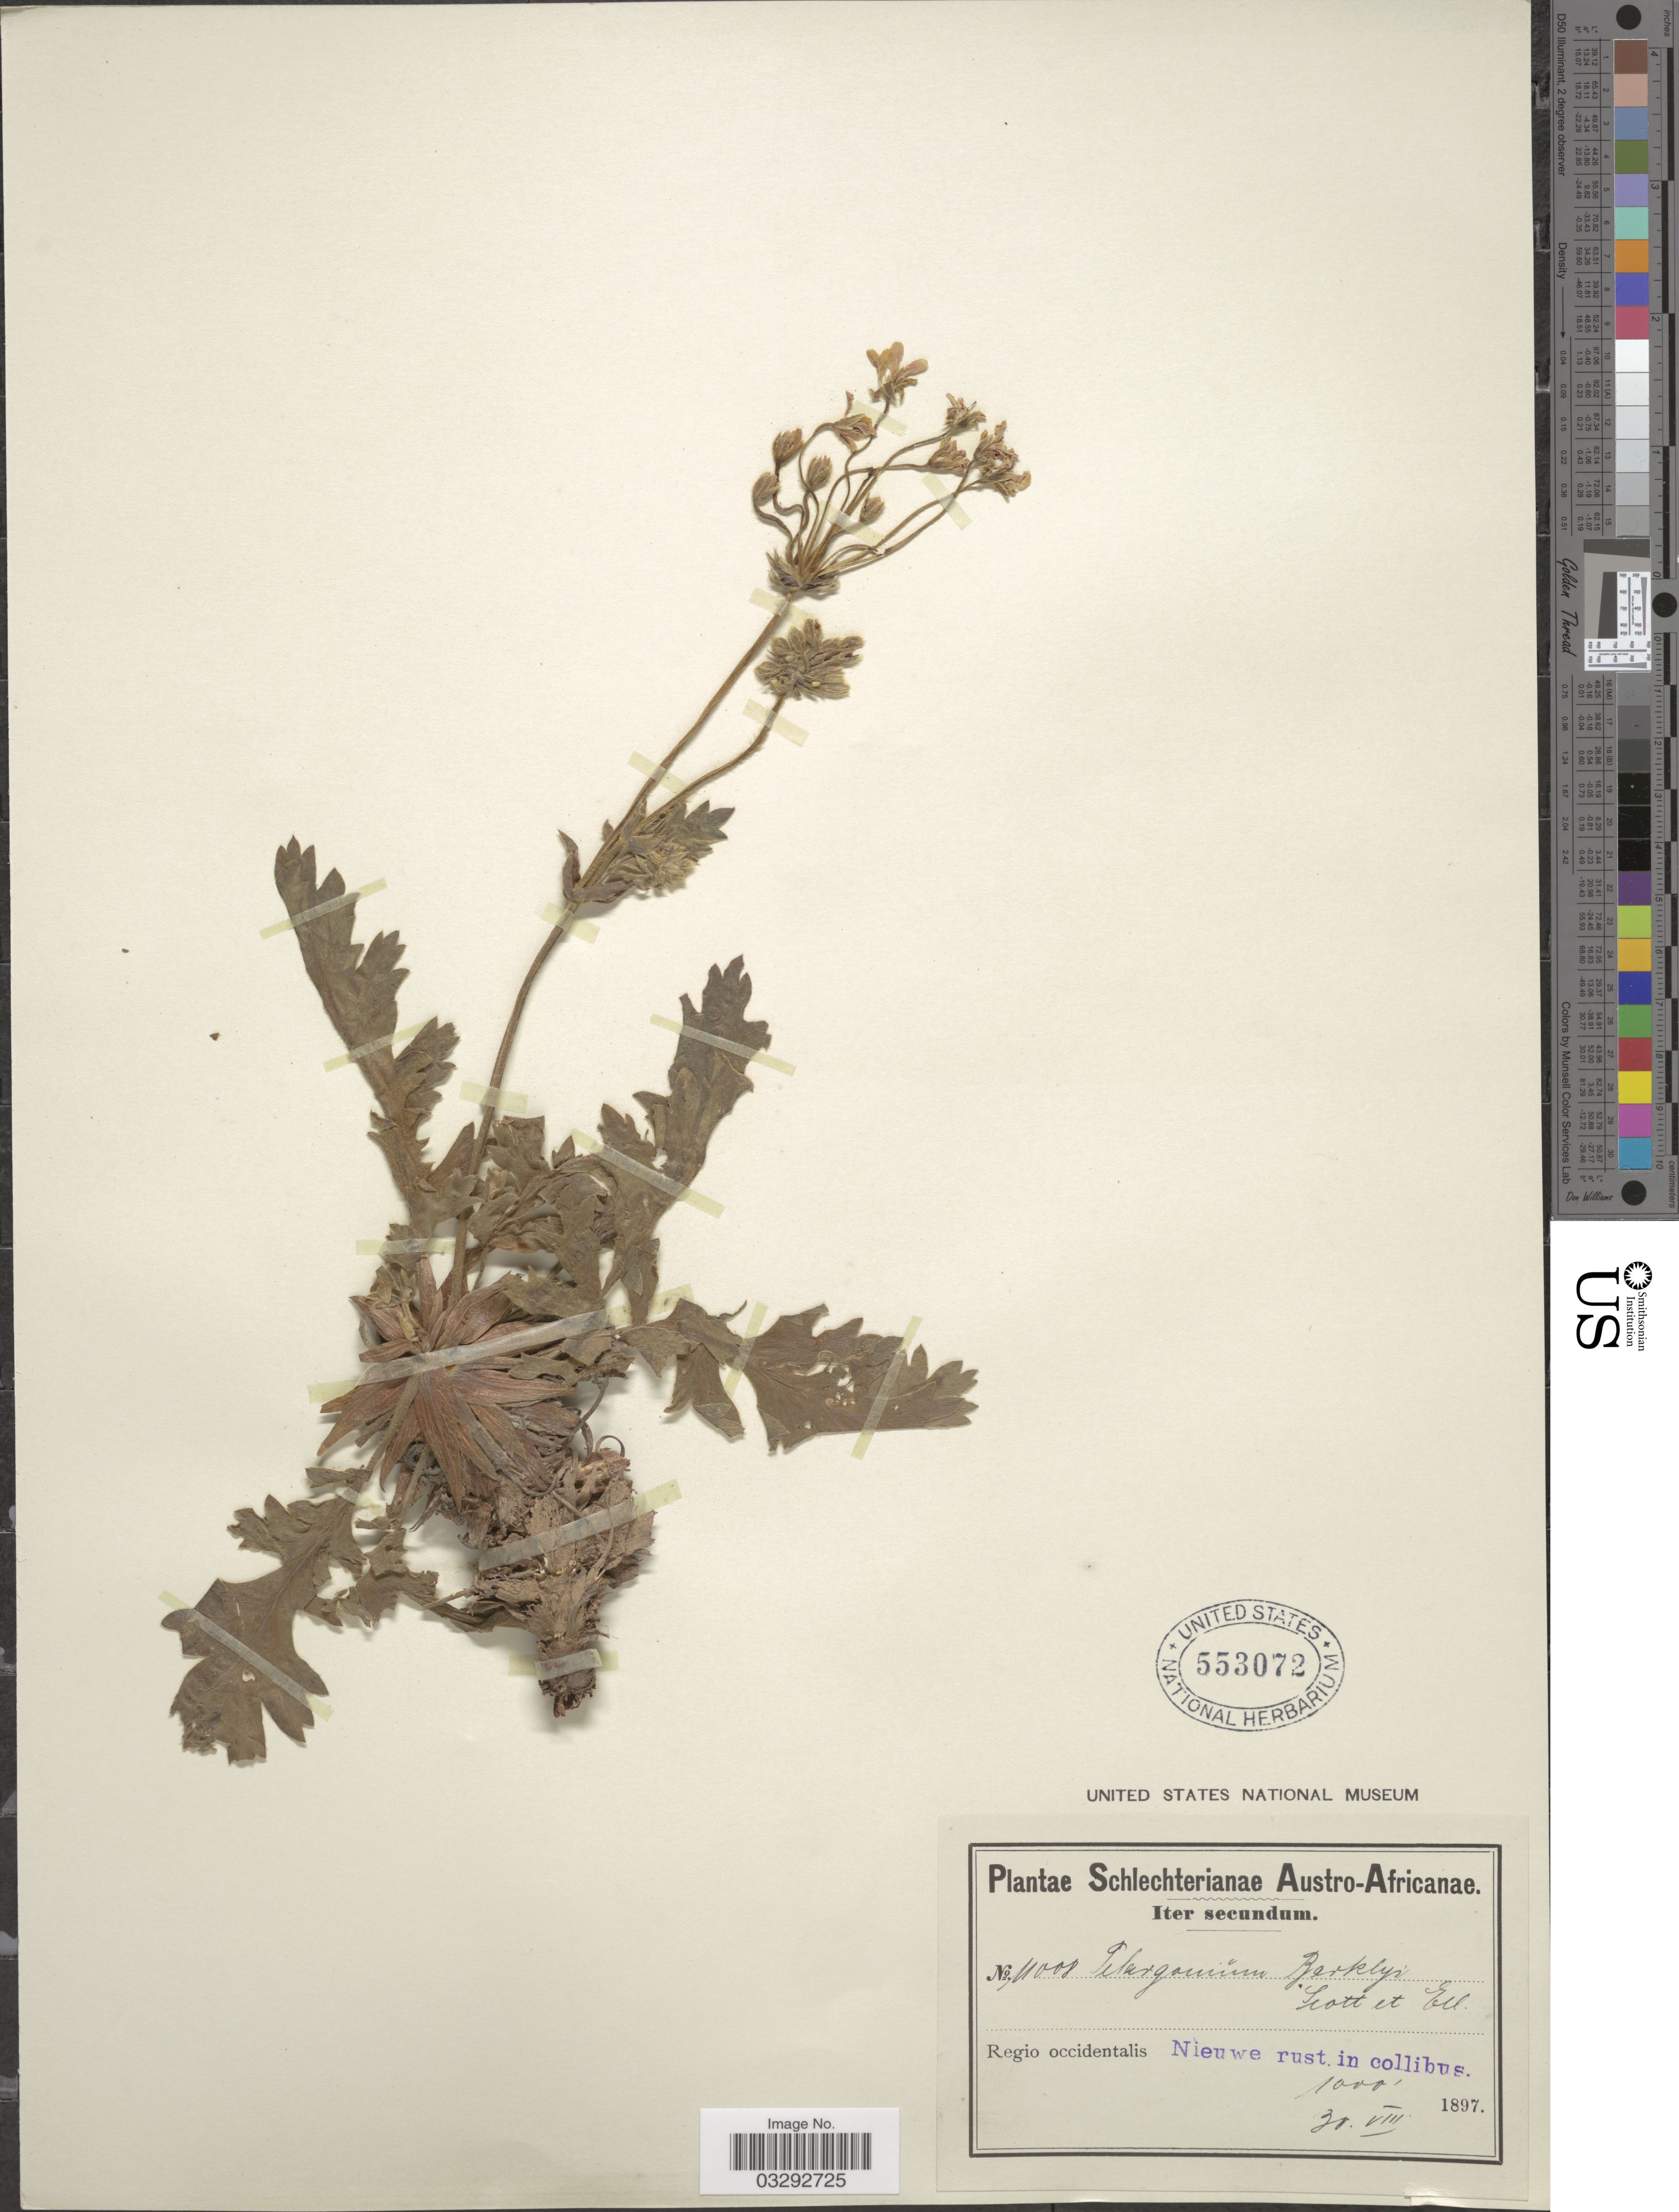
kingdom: Plantae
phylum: Tracheophyta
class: Magnoliopsida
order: Geraniales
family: Geraniaceae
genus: Pelargonium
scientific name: Pelargonium barklyi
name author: Scott Elliot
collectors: Schlechter, --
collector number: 11008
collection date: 1897-08-20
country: South Africa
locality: Austro-Africanae. Regio occidentalis, Nieuwe rust in collibus.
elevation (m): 305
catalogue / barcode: US 553072